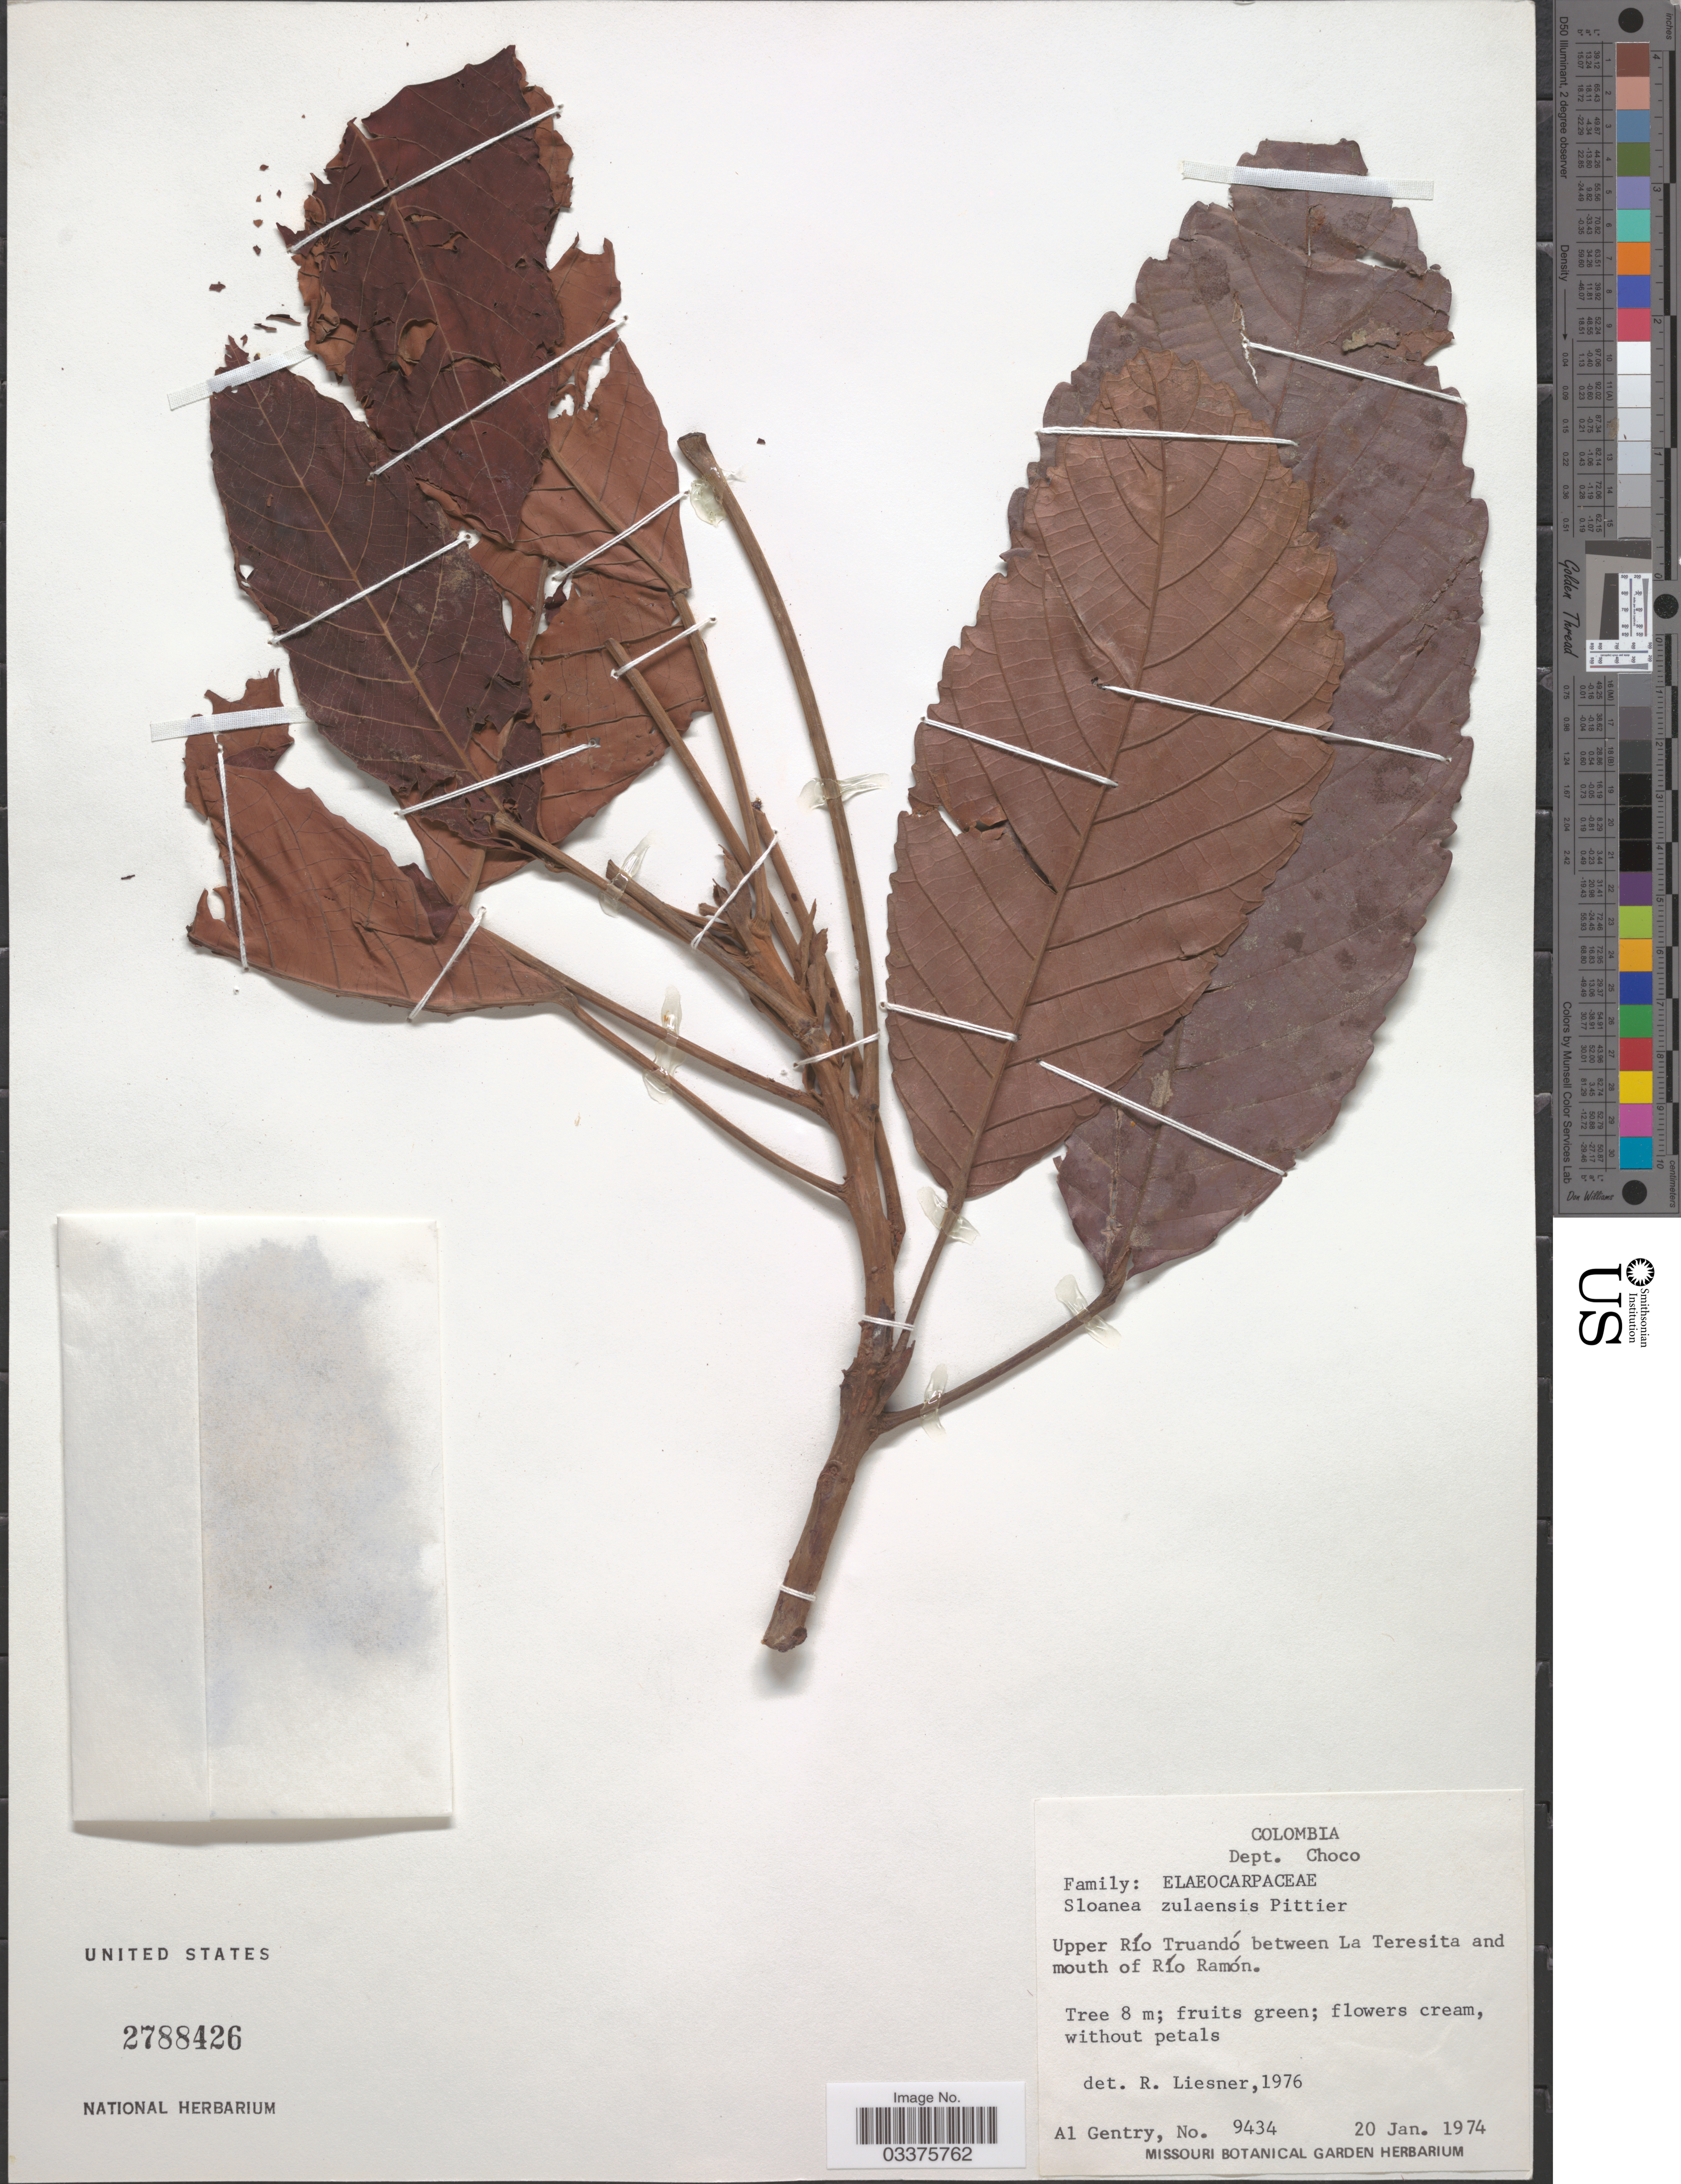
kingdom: Plantae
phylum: Tracheophyta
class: Magnoliopsida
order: Oxalidales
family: Elaeocarpaceae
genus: Sloanea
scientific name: Sloanea zuliaensis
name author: Pittier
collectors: A. H. Gentry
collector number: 9434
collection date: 1974-01-20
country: Colombia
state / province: Chocó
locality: Dept. Choco. Upper Río Truandó between La Teresita and mouth of Río Ramón.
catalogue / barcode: US 2788426